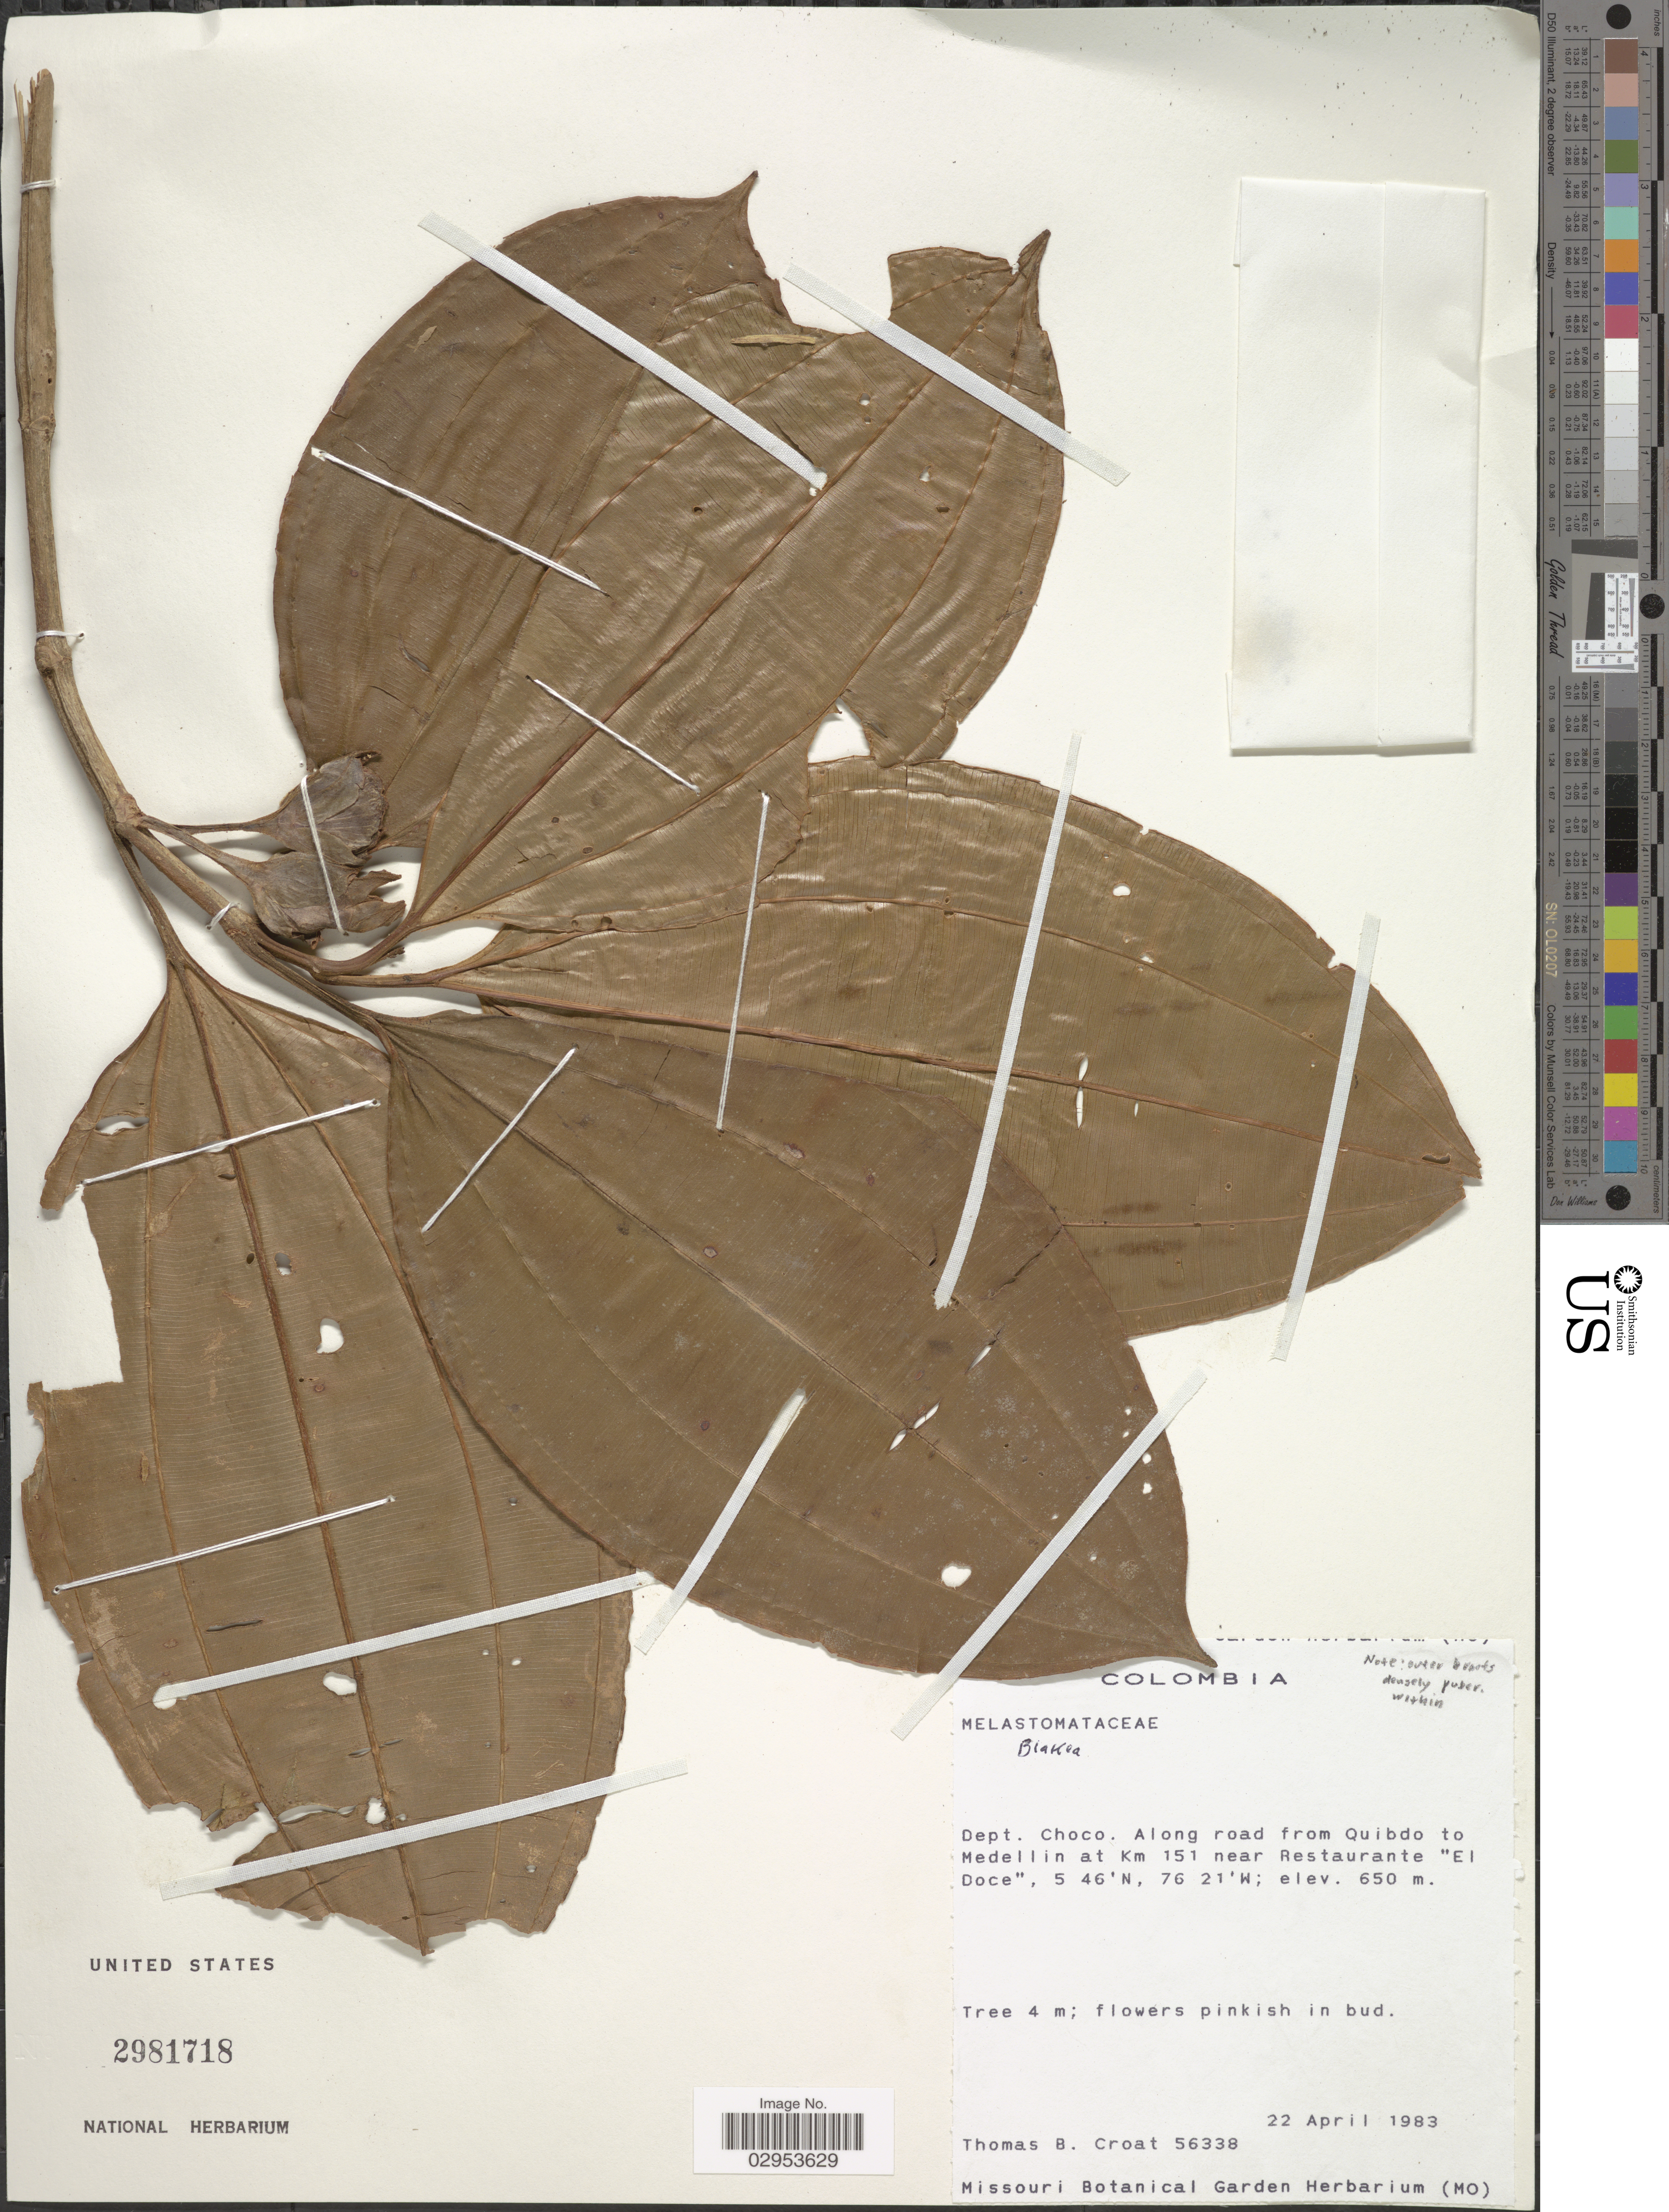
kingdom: Plantae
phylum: Tracheophyta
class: Magnoliopsida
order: Myrtales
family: Melastomataceae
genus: Blakea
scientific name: Blakea sp.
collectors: T. B. Croat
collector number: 56338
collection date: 1983-04-22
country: Colombia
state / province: Chocó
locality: Dept. Choco. Along road from Quibdo to Medellin at Km 151 near Restaurante "El Doce".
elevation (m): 650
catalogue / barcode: US 2981718